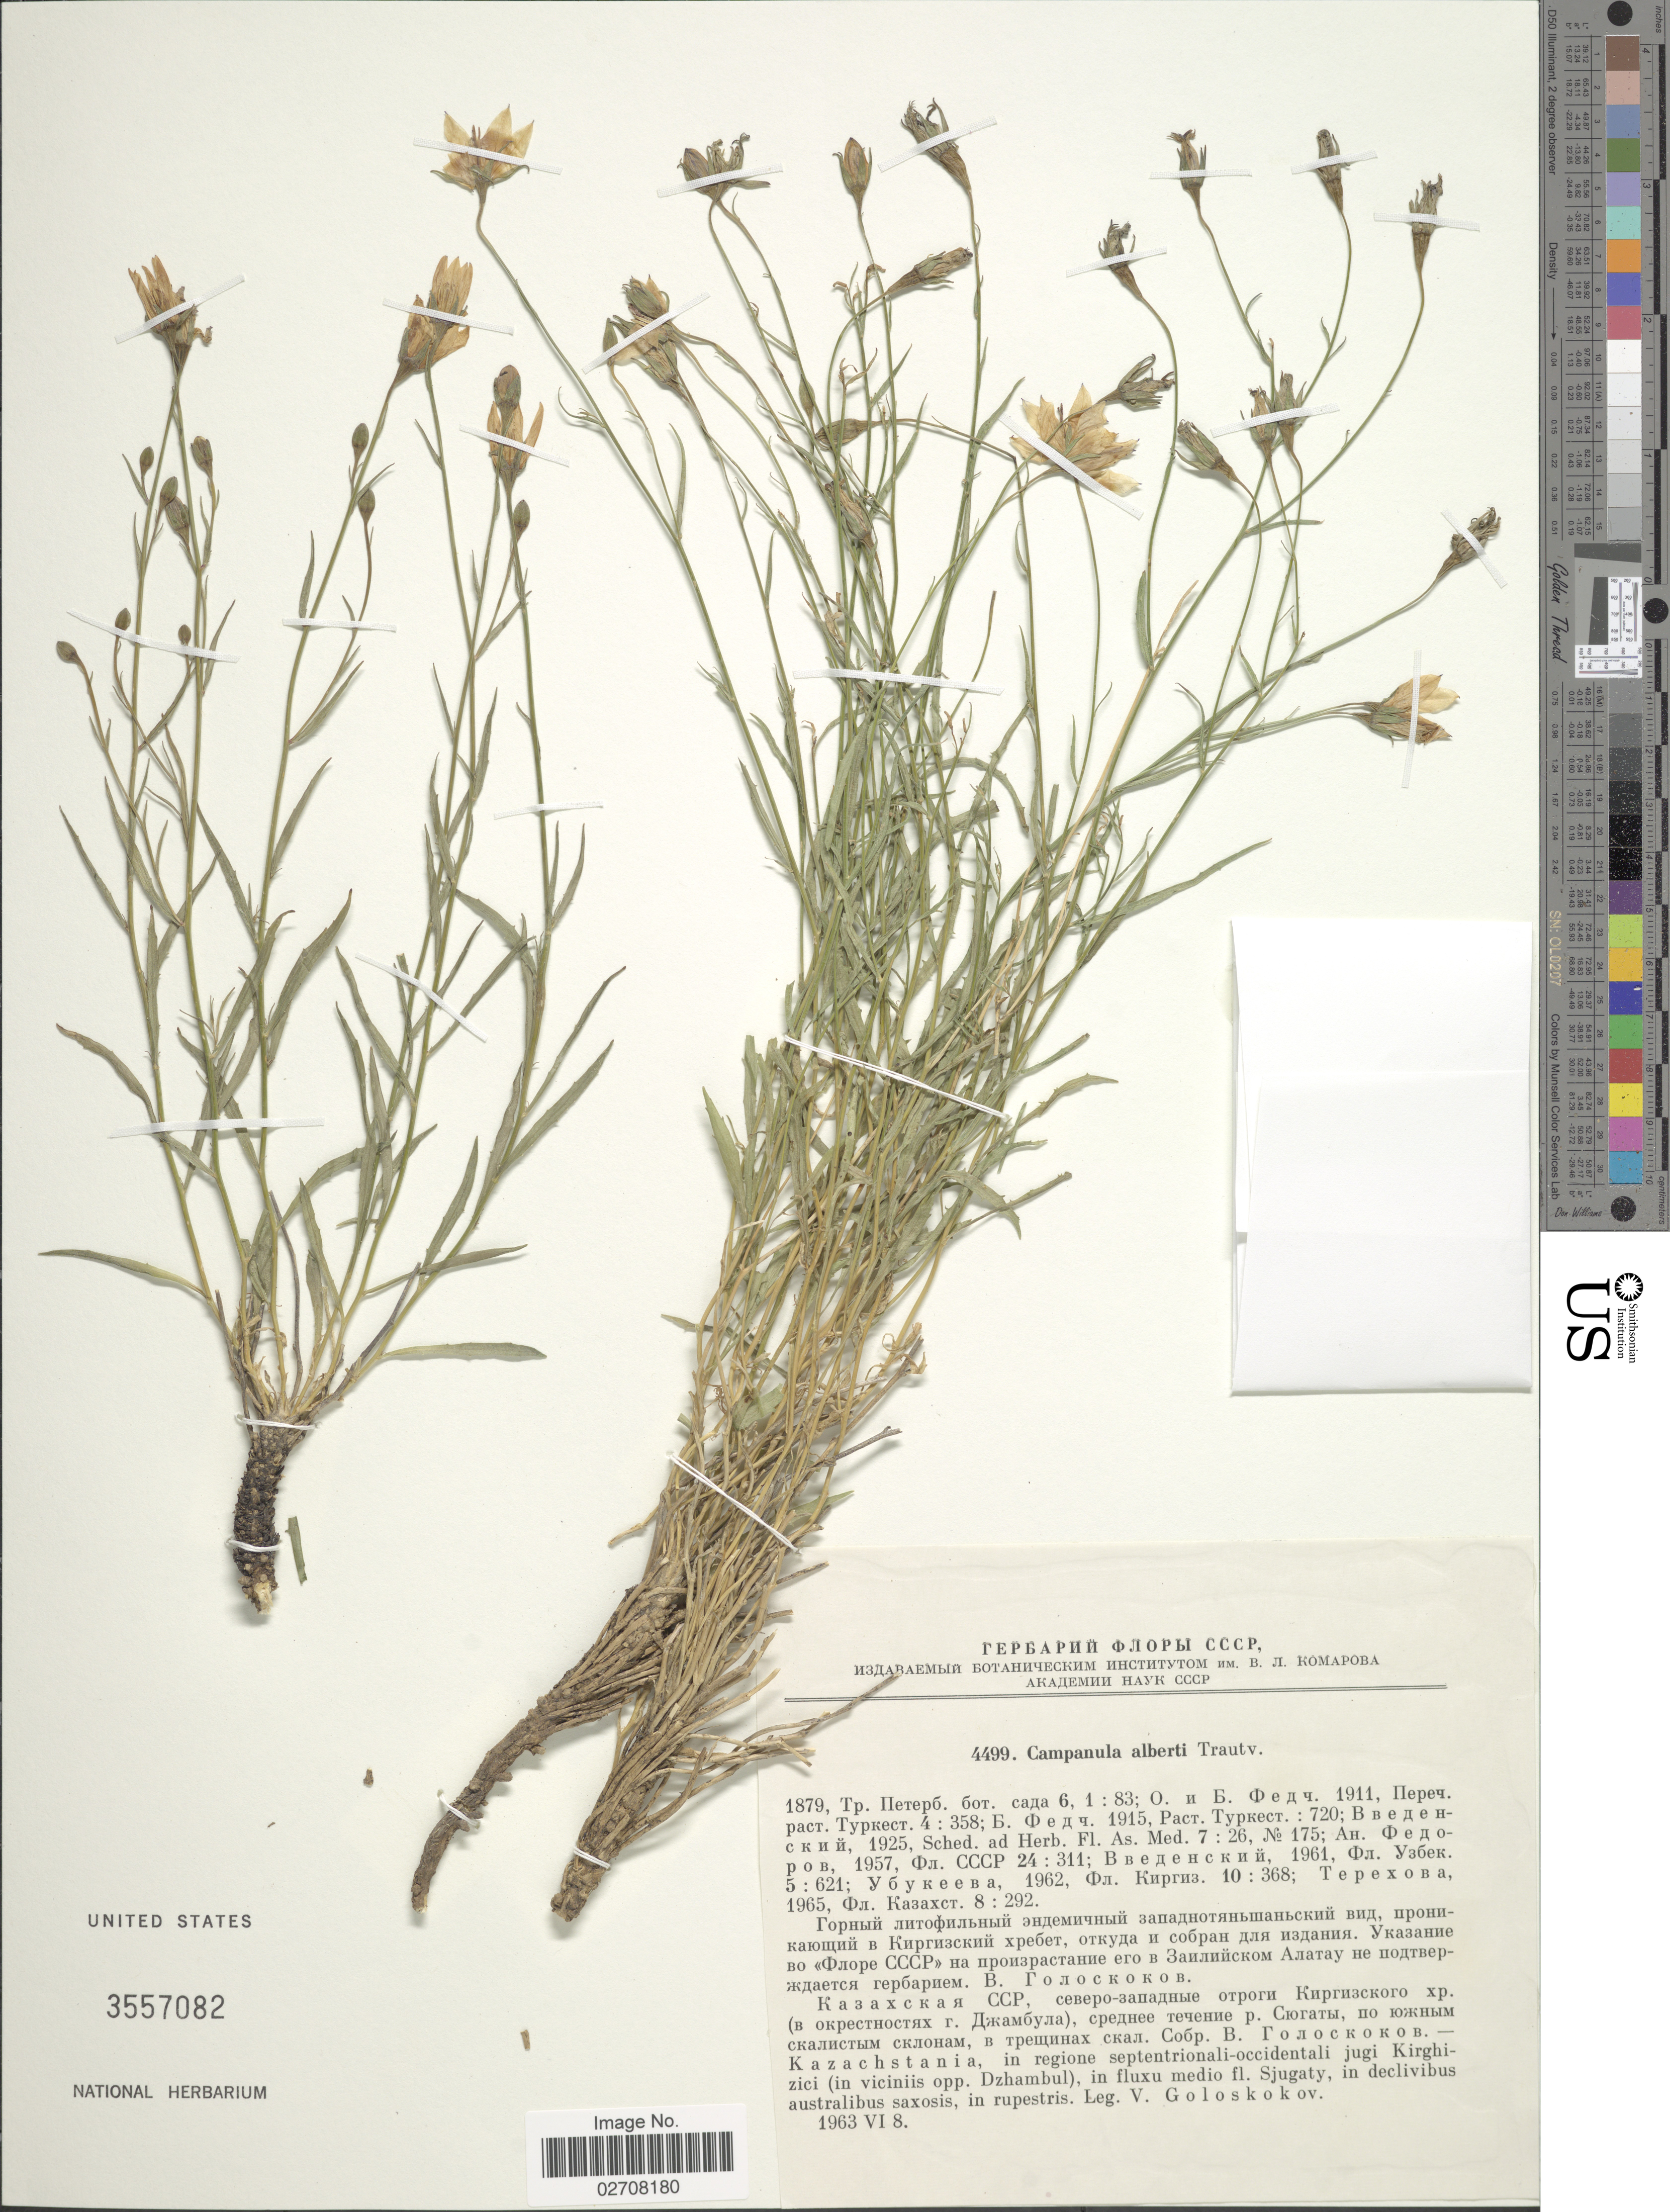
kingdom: Plantae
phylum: Tracheophyta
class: Magnoliopsida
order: Asterales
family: Campanulaceae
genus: Campanula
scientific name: Campanula alberti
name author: Trautv.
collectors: V. P. Goloskokov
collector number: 1879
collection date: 1963-06-08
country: Kazakhstan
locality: Kazachstania, in regione septentrionali-occidentali jugi Kirghizici (in viciniis opp. Dzhambul), in fluxu medio fl. Sjugaty, in declivibus australibus saxosis, in rupestris.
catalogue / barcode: US 3557082